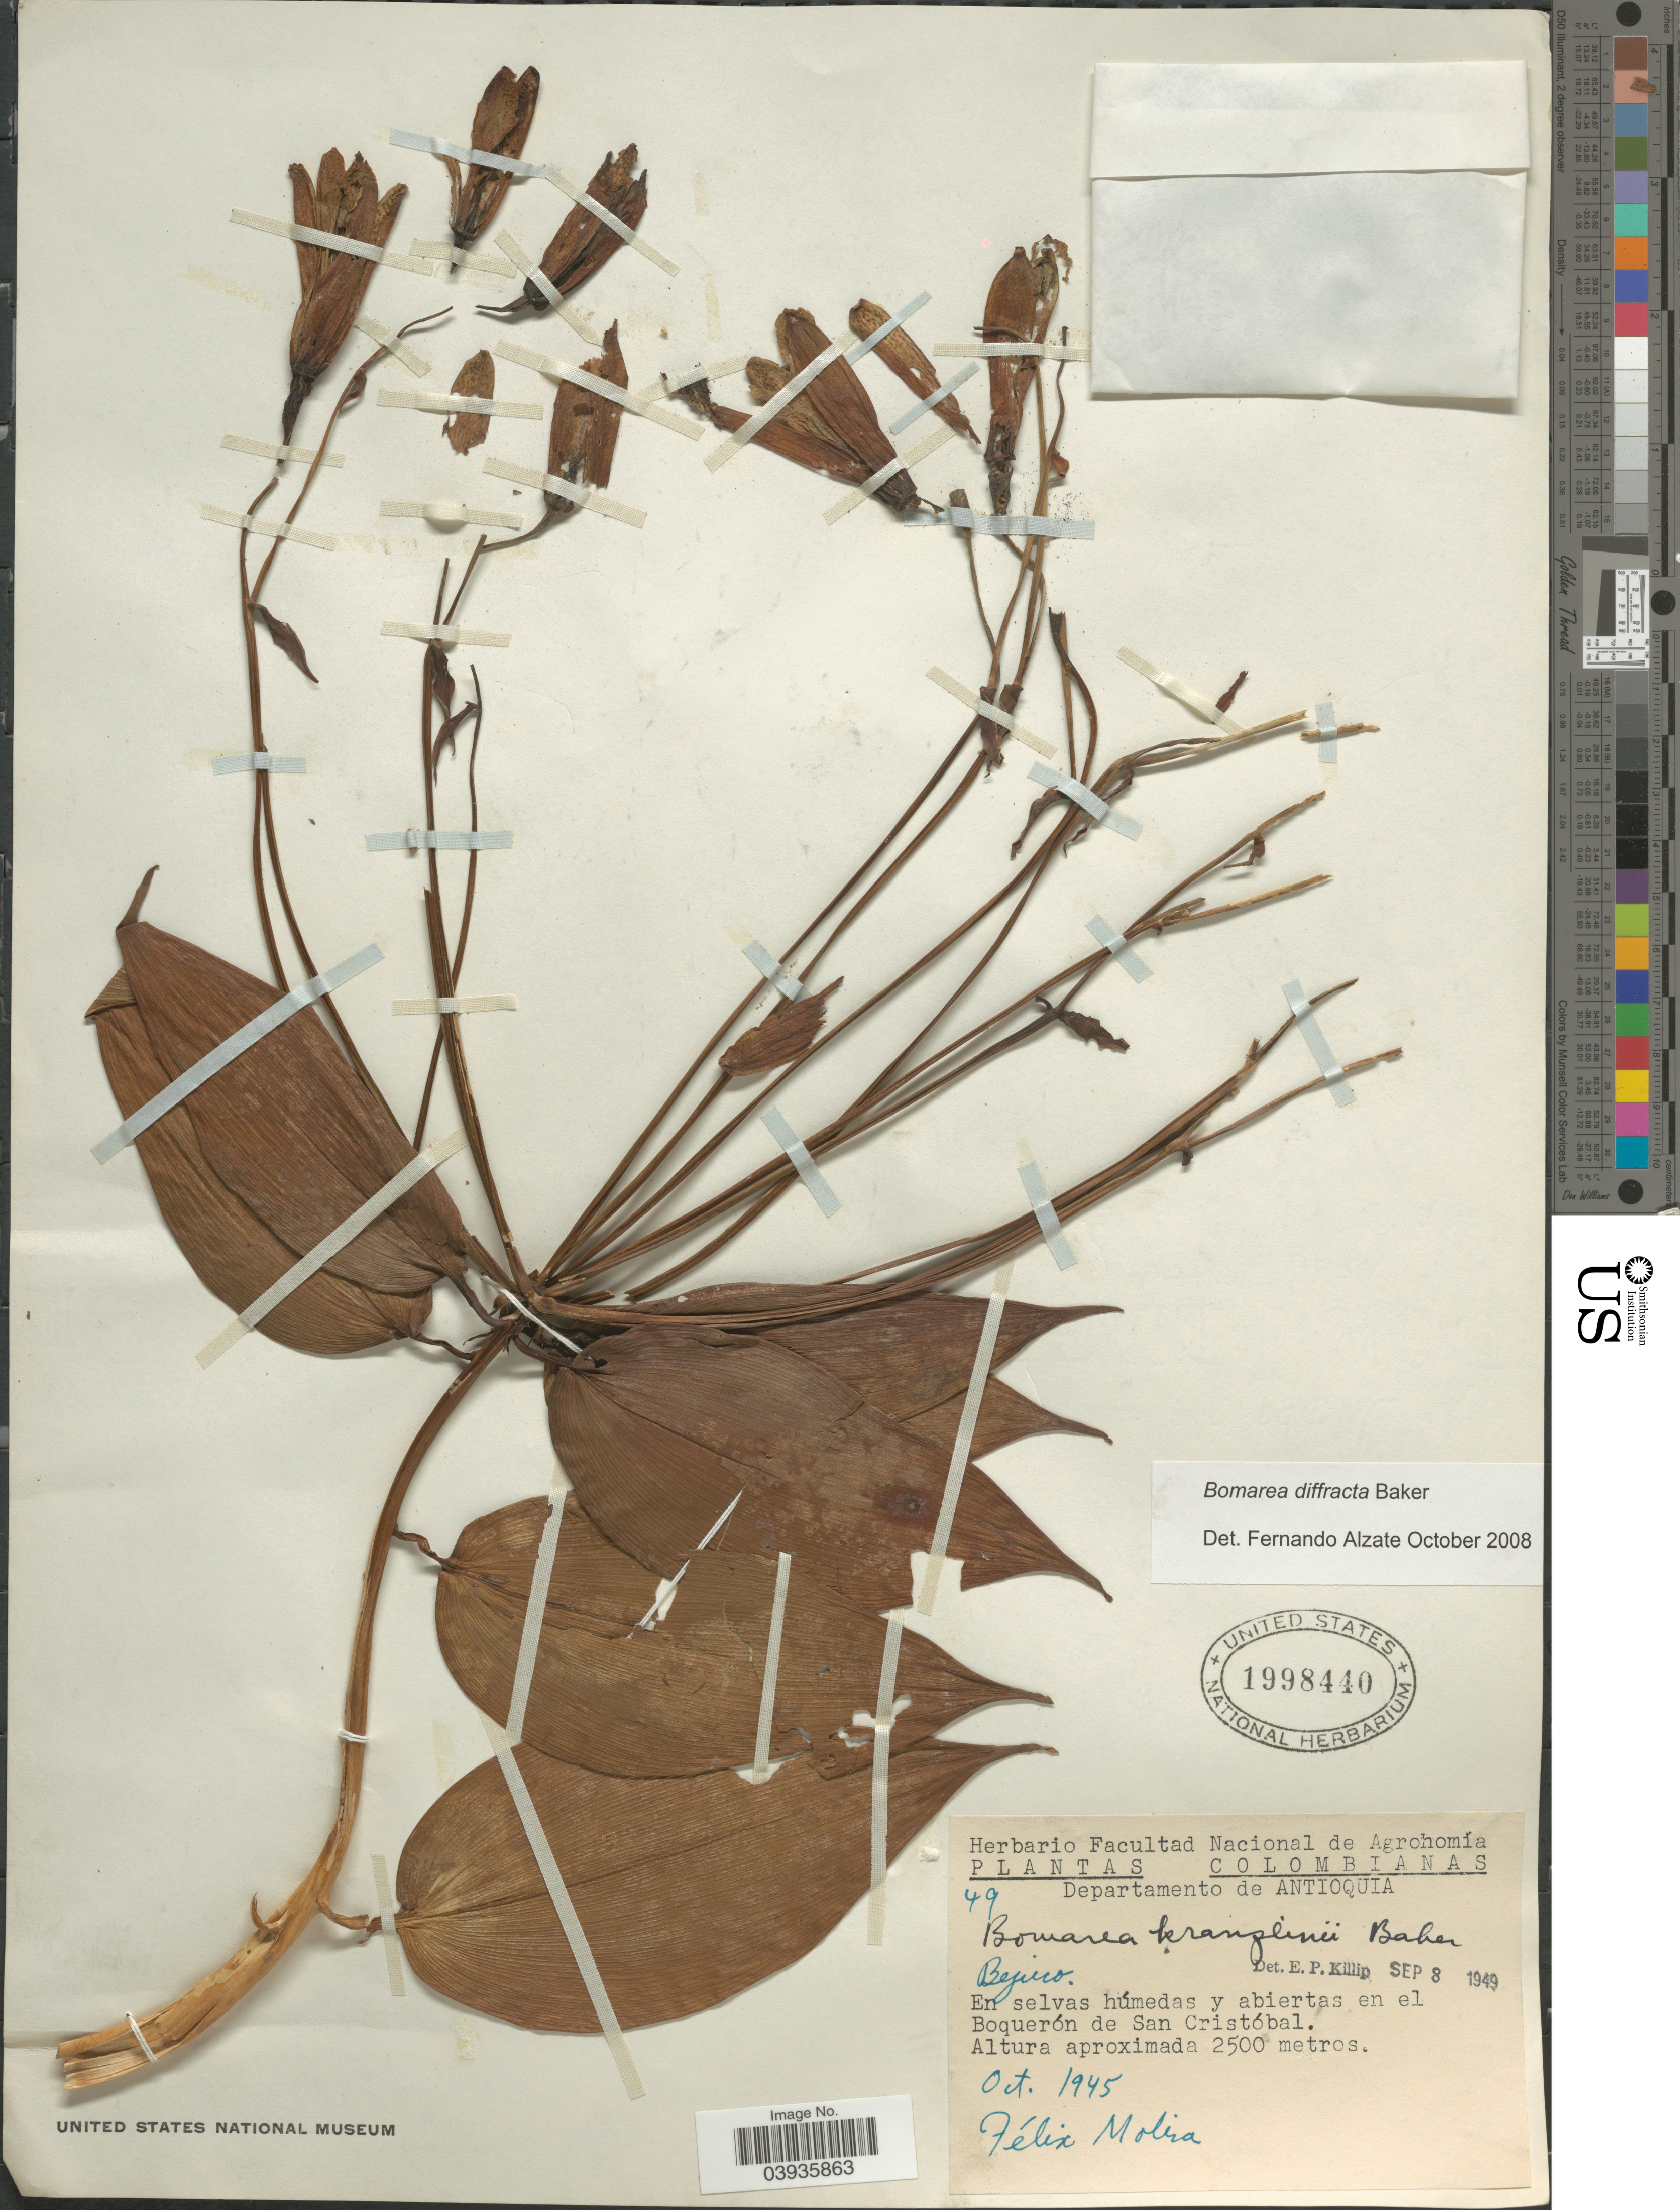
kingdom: Plantae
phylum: Tracheophyta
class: Liliopsida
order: Liliales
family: Alstroemeriaceae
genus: Bomarea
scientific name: Bomarea diffracta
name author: Baker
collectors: F. Molina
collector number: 49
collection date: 1945-10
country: Colombia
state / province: Antioquia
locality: Departamento de Antioquia. En el Boquerón de San Cristóbal.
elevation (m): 2500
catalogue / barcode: US 1998440